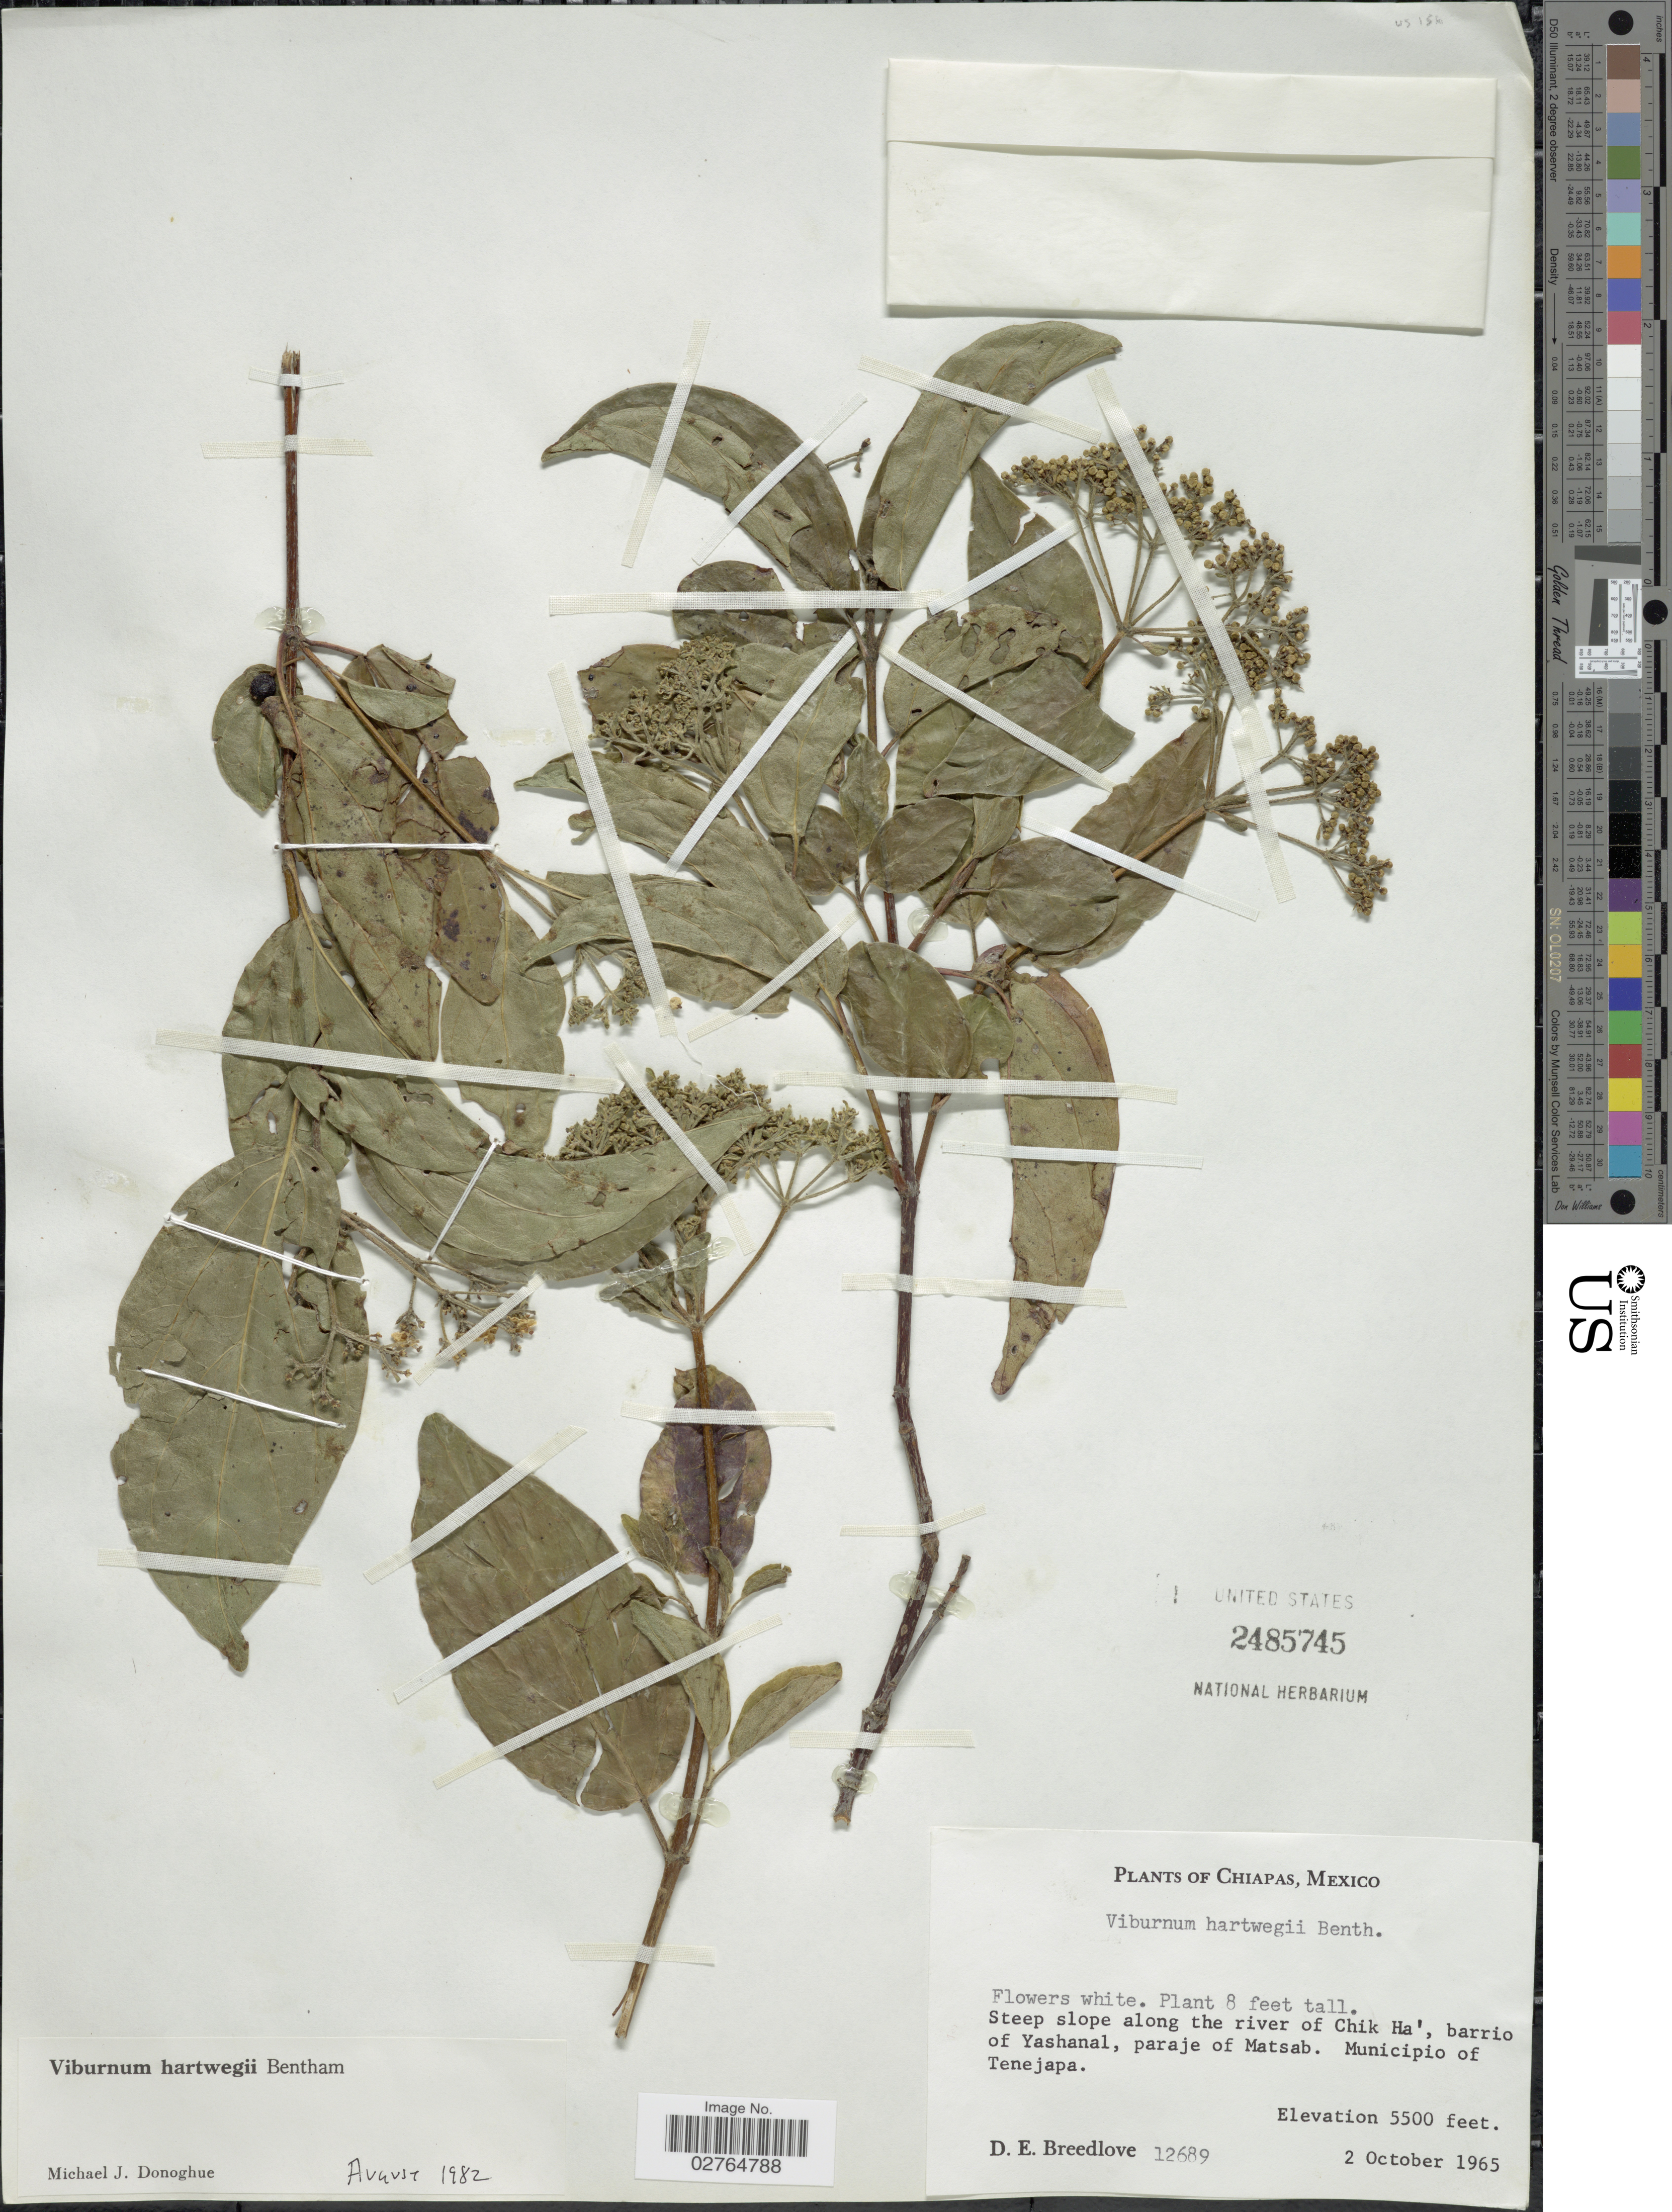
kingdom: Plantae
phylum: Tracheophyta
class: Magnoliopsida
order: Dipsacales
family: Viburnaceae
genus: Viburnum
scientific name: Viburnum hartwegii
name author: Benth.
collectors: D. E. Breedlove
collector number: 12689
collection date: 1965-10-02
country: Mexico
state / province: Chiapas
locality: Steep slope along the river of Chik Ha, barrio of Yashanal, paraje of Matsab. Municipio of Tenejapa.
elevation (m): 1676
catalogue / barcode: US 2485745